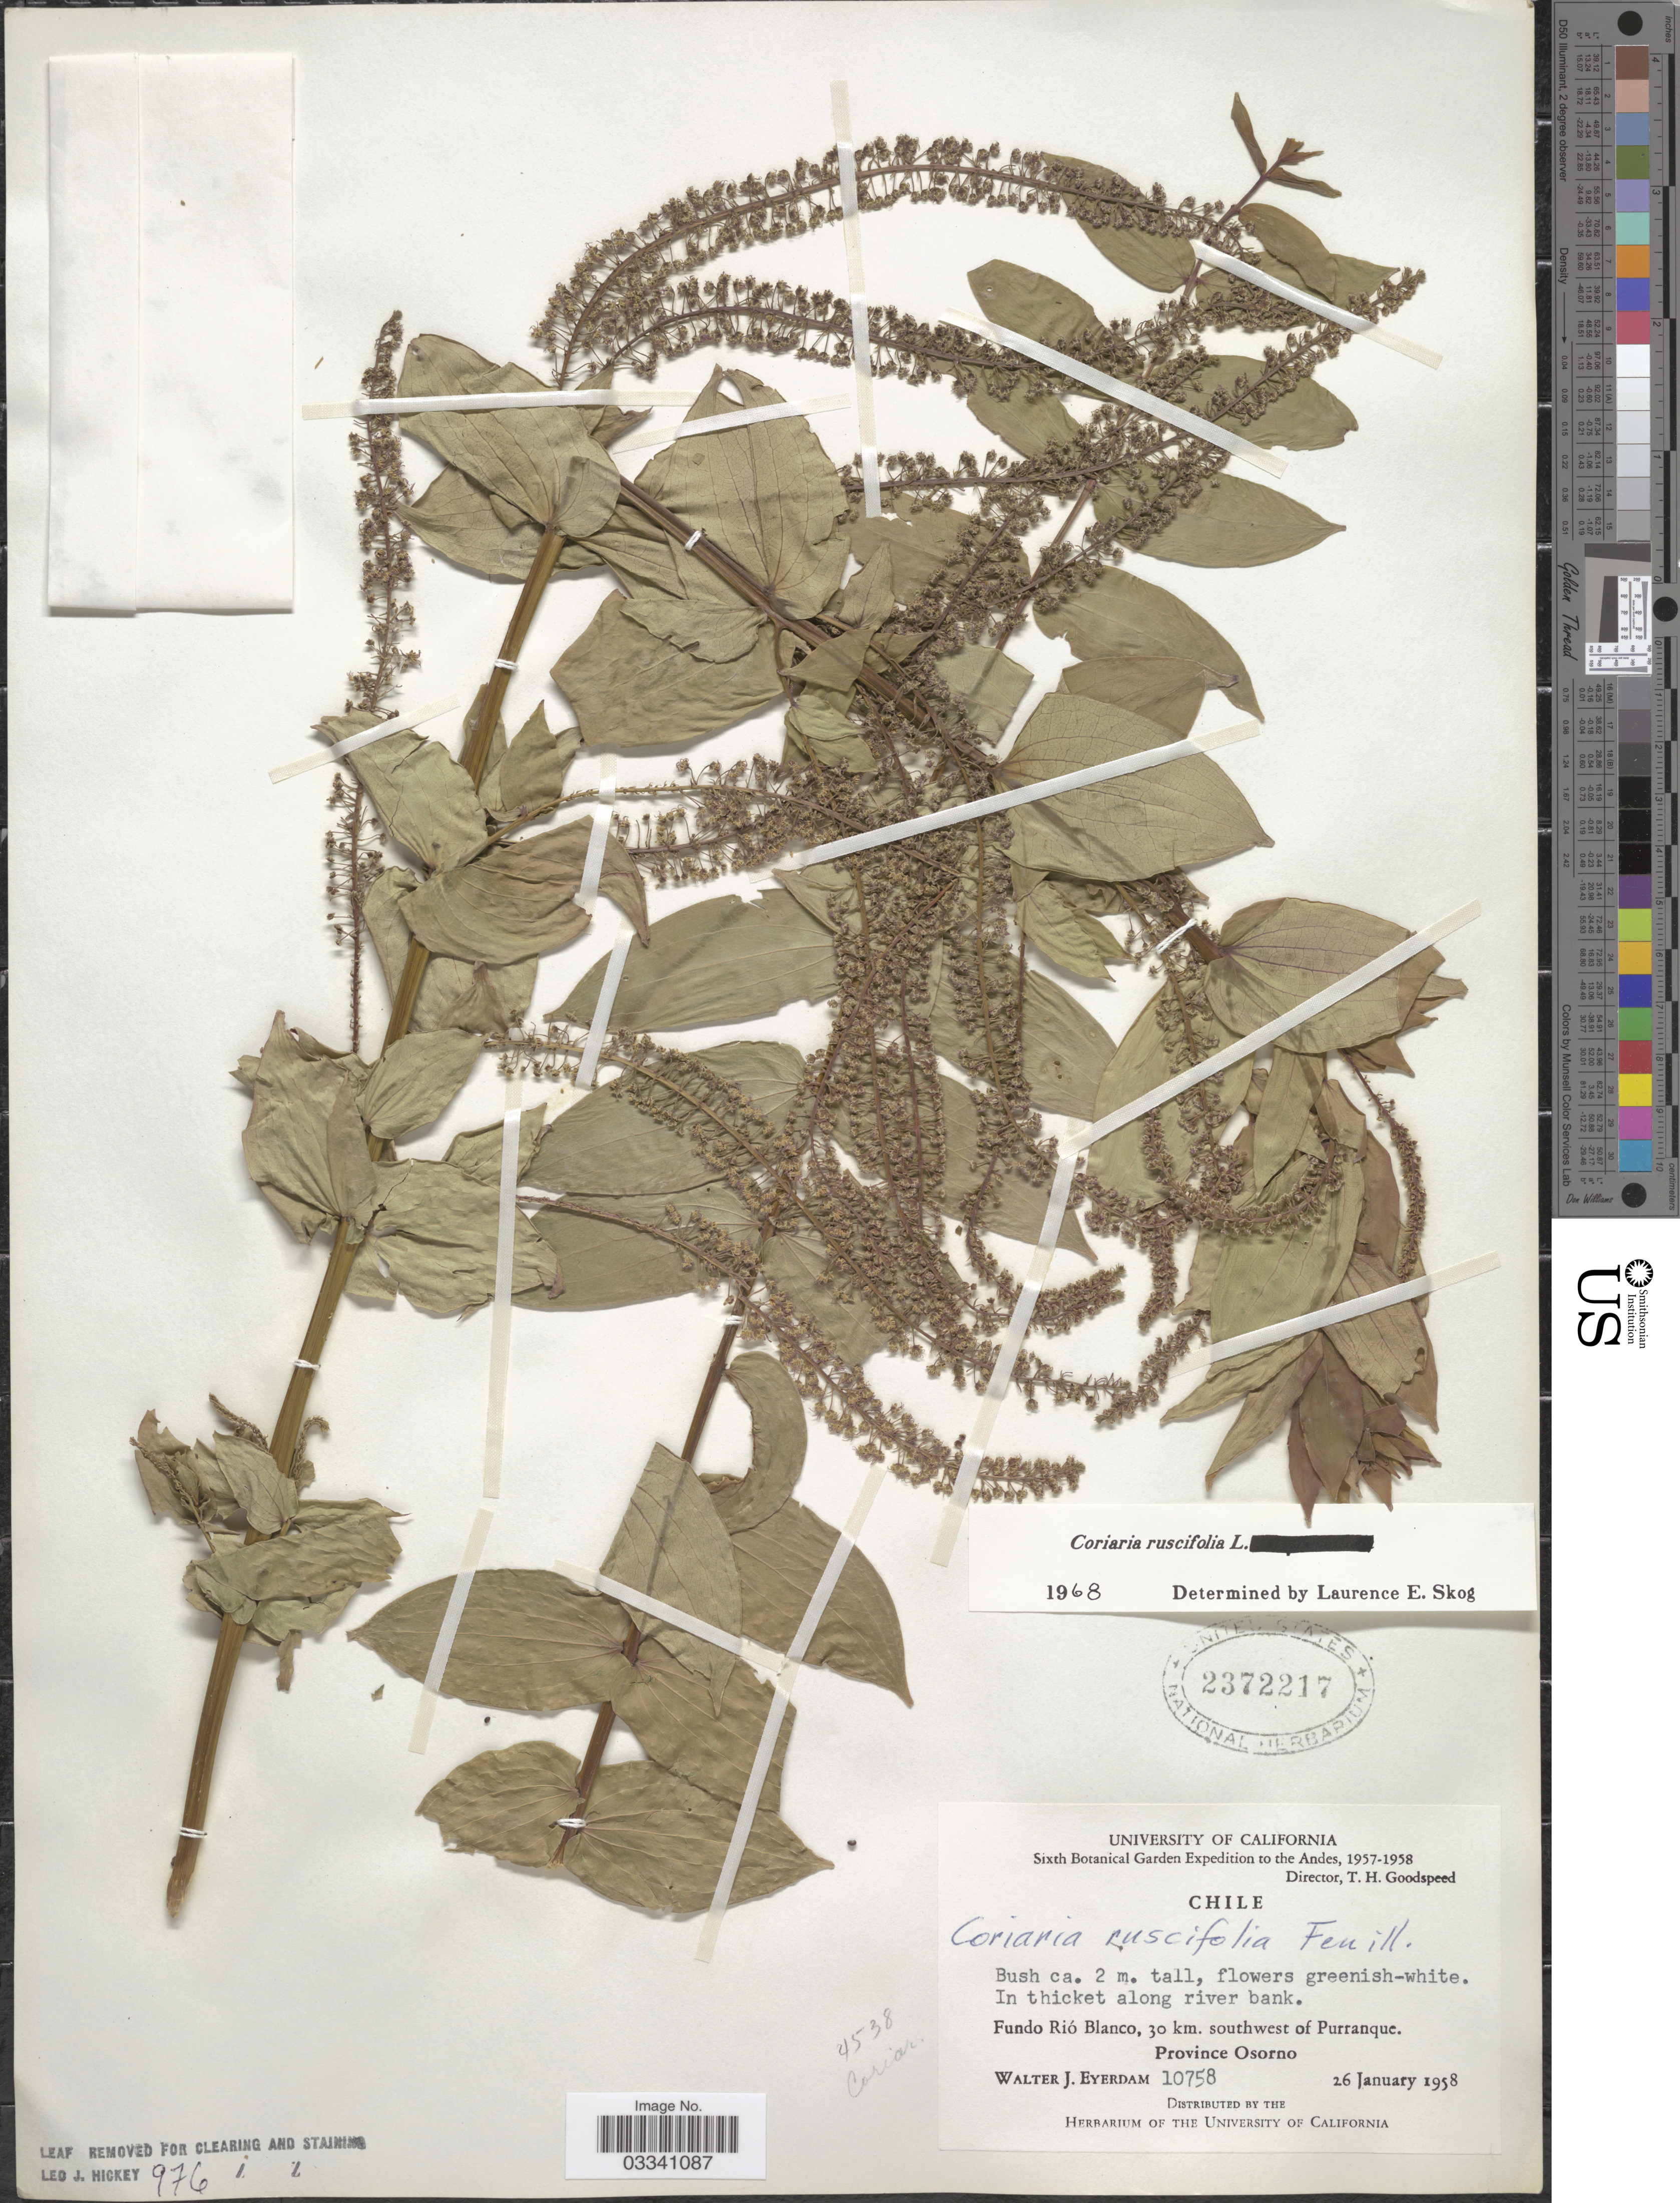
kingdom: Plantae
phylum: Tracheophyta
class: Magnoliopsida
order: Cucurbitales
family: Coriariaceae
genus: Coriaria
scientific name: Coriaria ruscifolia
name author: L.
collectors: W. J. Eyerdam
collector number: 10758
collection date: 1958-01-26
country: Chile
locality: Fundo Río Blanco, 30 km. southwest of Purranque. Province Osorno.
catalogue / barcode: US 2372217